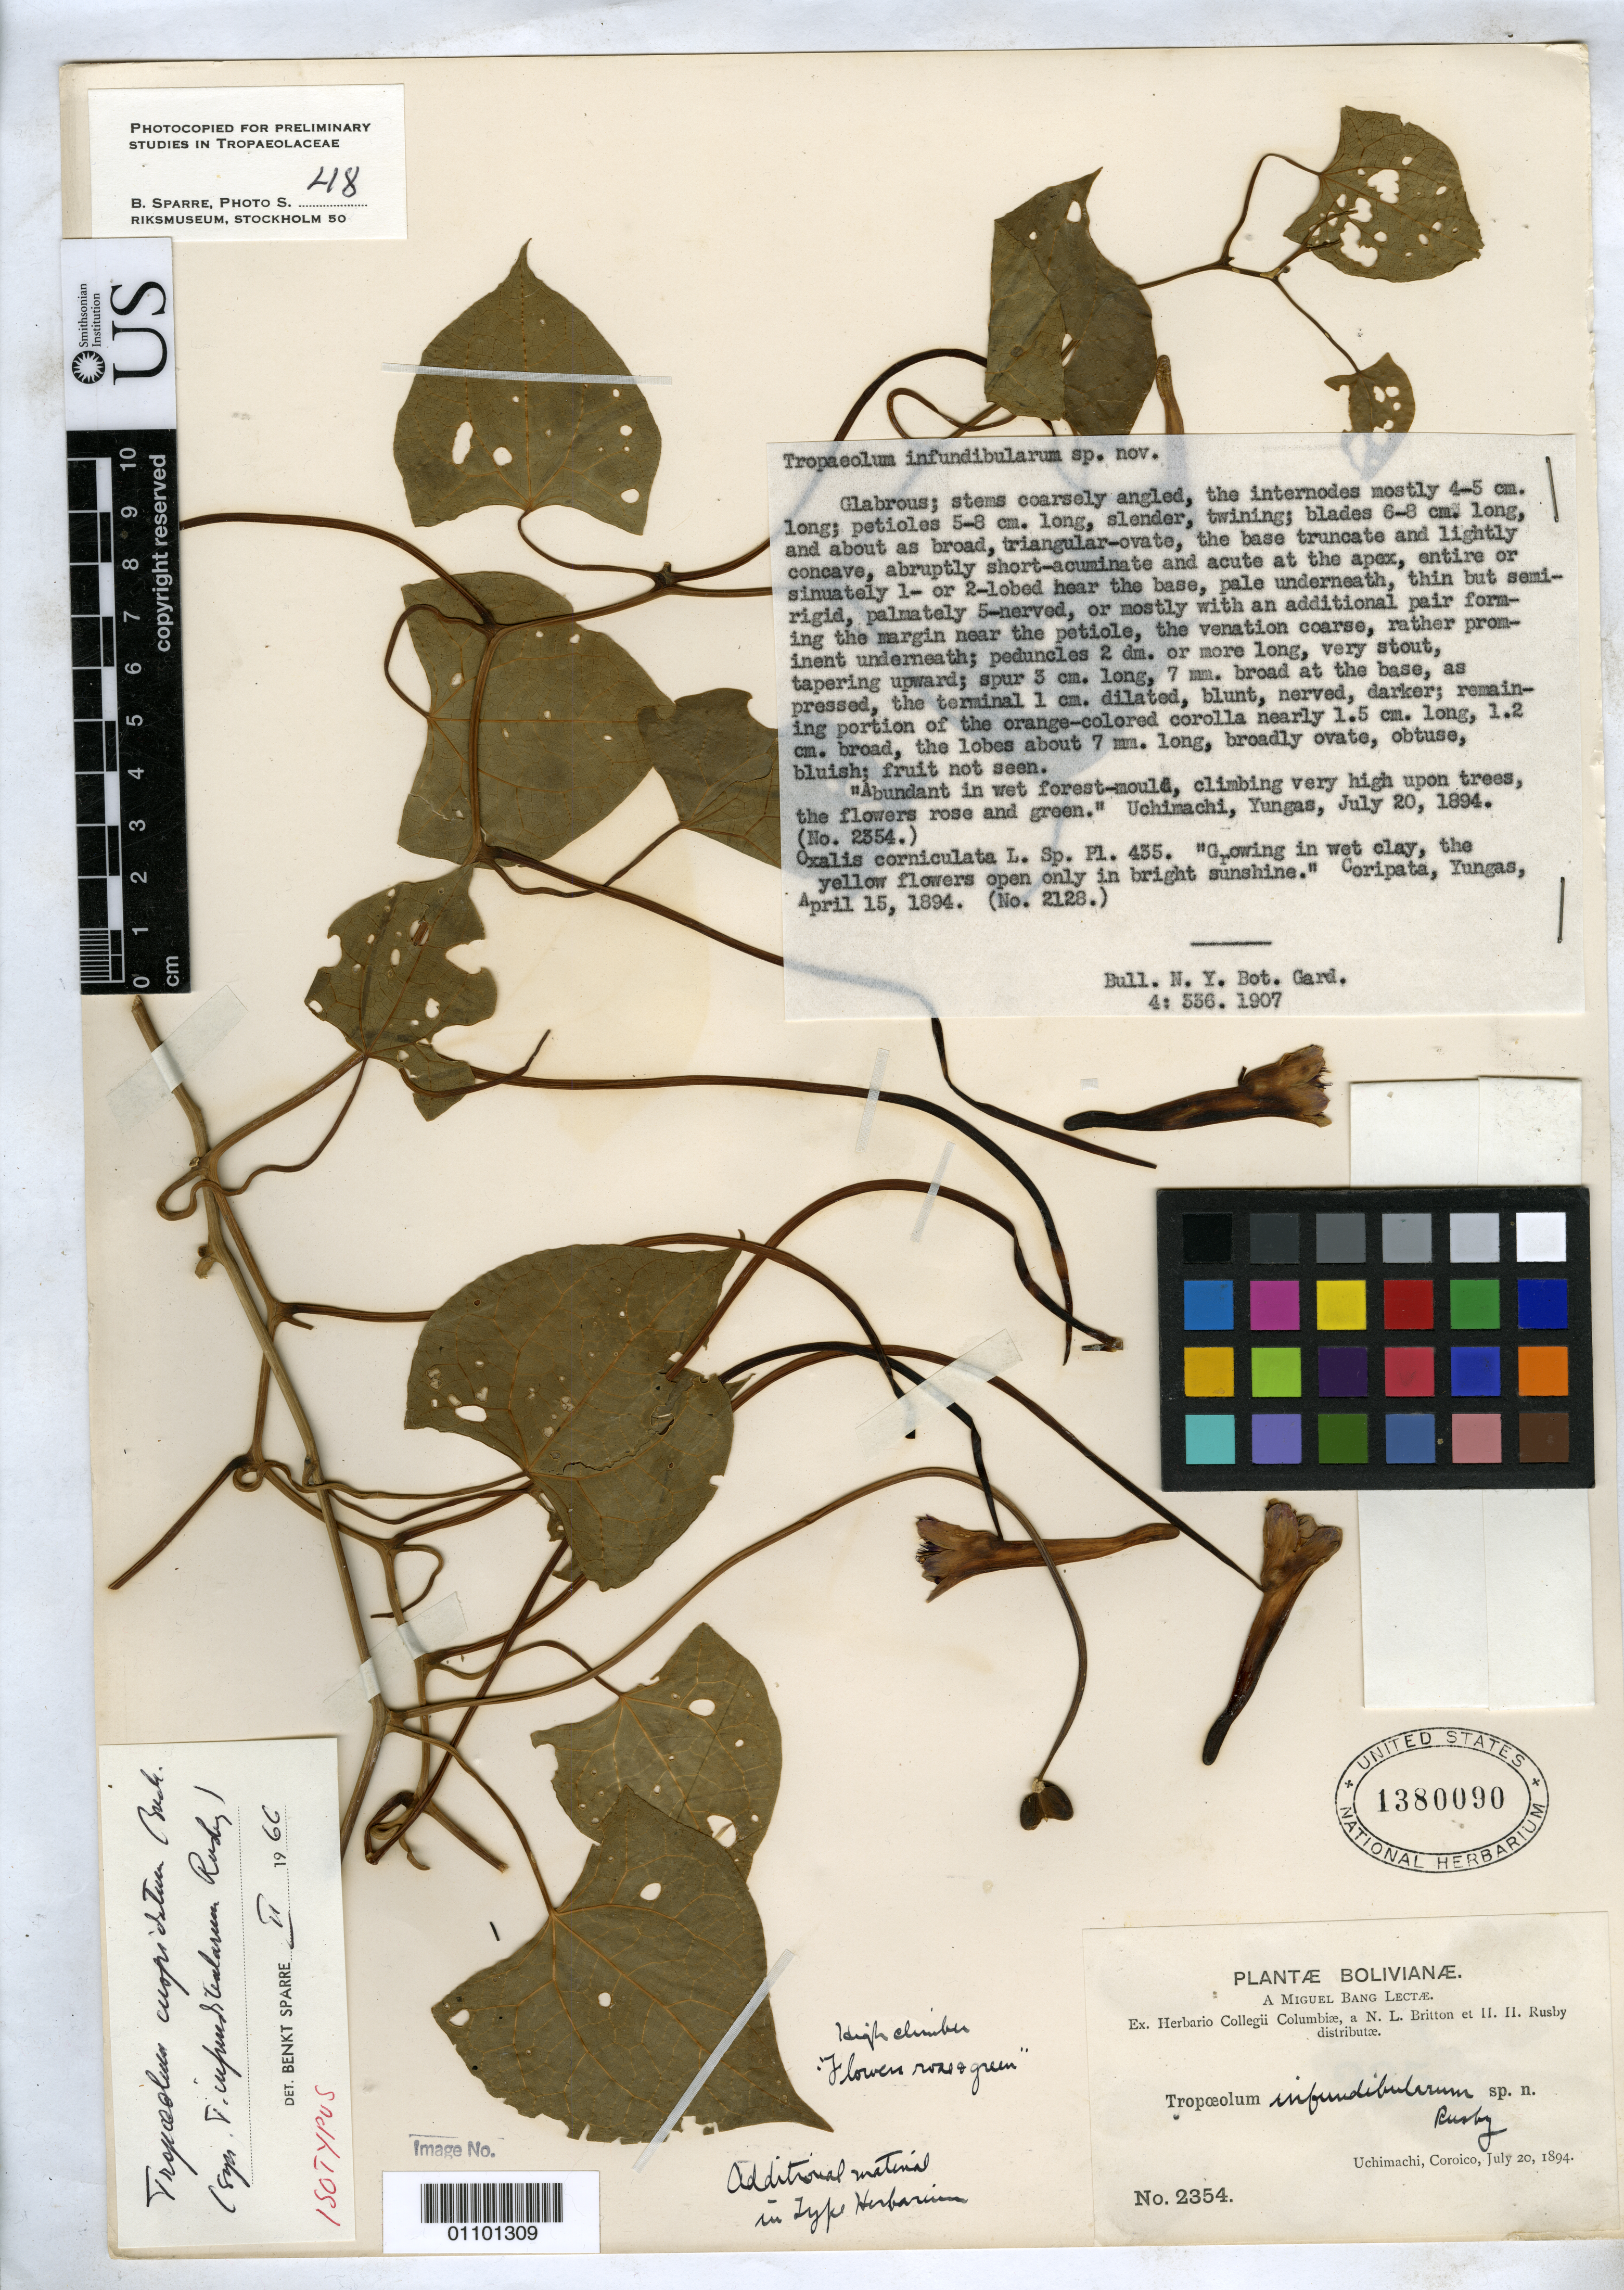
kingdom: Plantae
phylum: Tracheophyta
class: Magnoliopsida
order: Brassicales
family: Tropaeolaceae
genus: Tropaeolum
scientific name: Tropaeolum cuspidatum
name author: Buchenau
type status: Isotype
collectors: M. Bang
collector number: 2354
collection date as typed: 20 Jul 1894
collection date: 1894-07-20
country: Bolivia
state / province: La Paz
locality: Uchimachi, Coroico.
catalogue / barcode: US 1380090